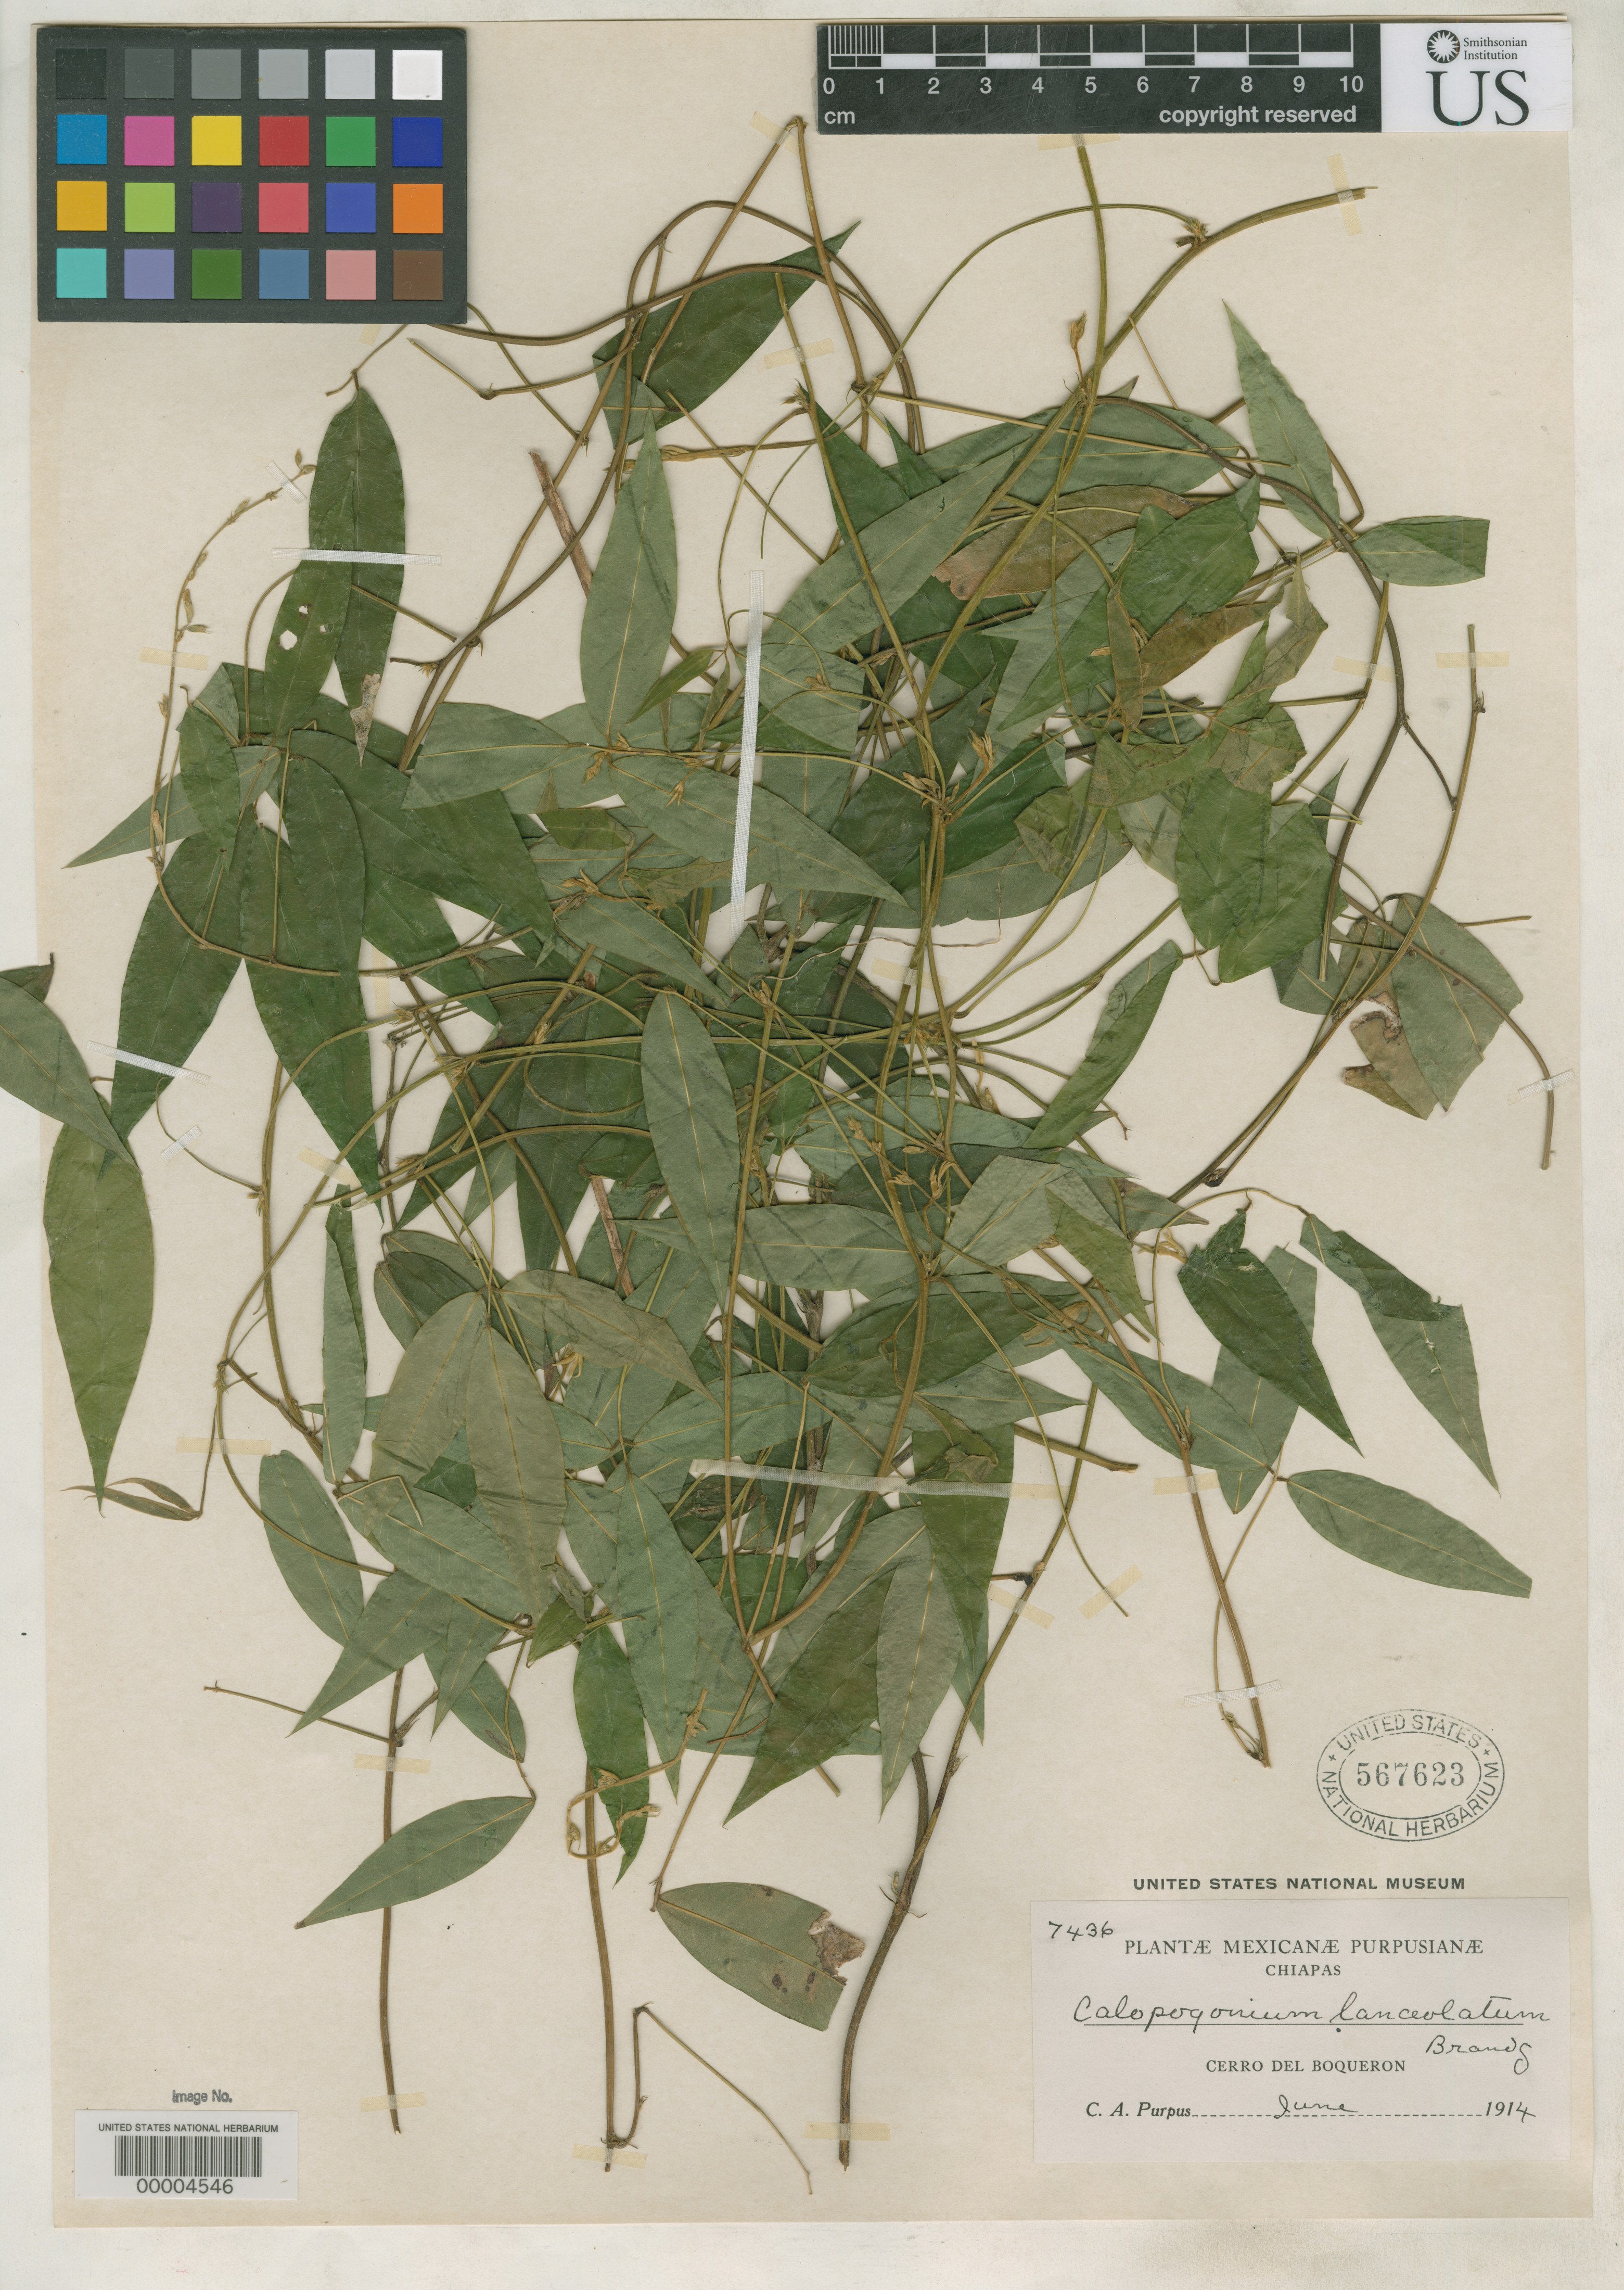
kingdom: Plantae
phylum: Tracheophyta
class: Magnoliopsida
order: Fabales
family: Fabaceae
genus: Calopogonium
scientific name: Calopogonium lanceolatum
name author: Brandegee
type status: Isotype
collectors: C. A. Purpus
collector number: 7436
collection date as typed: Jun 1914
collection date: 1914-06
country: Mexico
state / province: Chiapas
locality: Cerro del Boqueron.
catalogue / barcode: US 567623